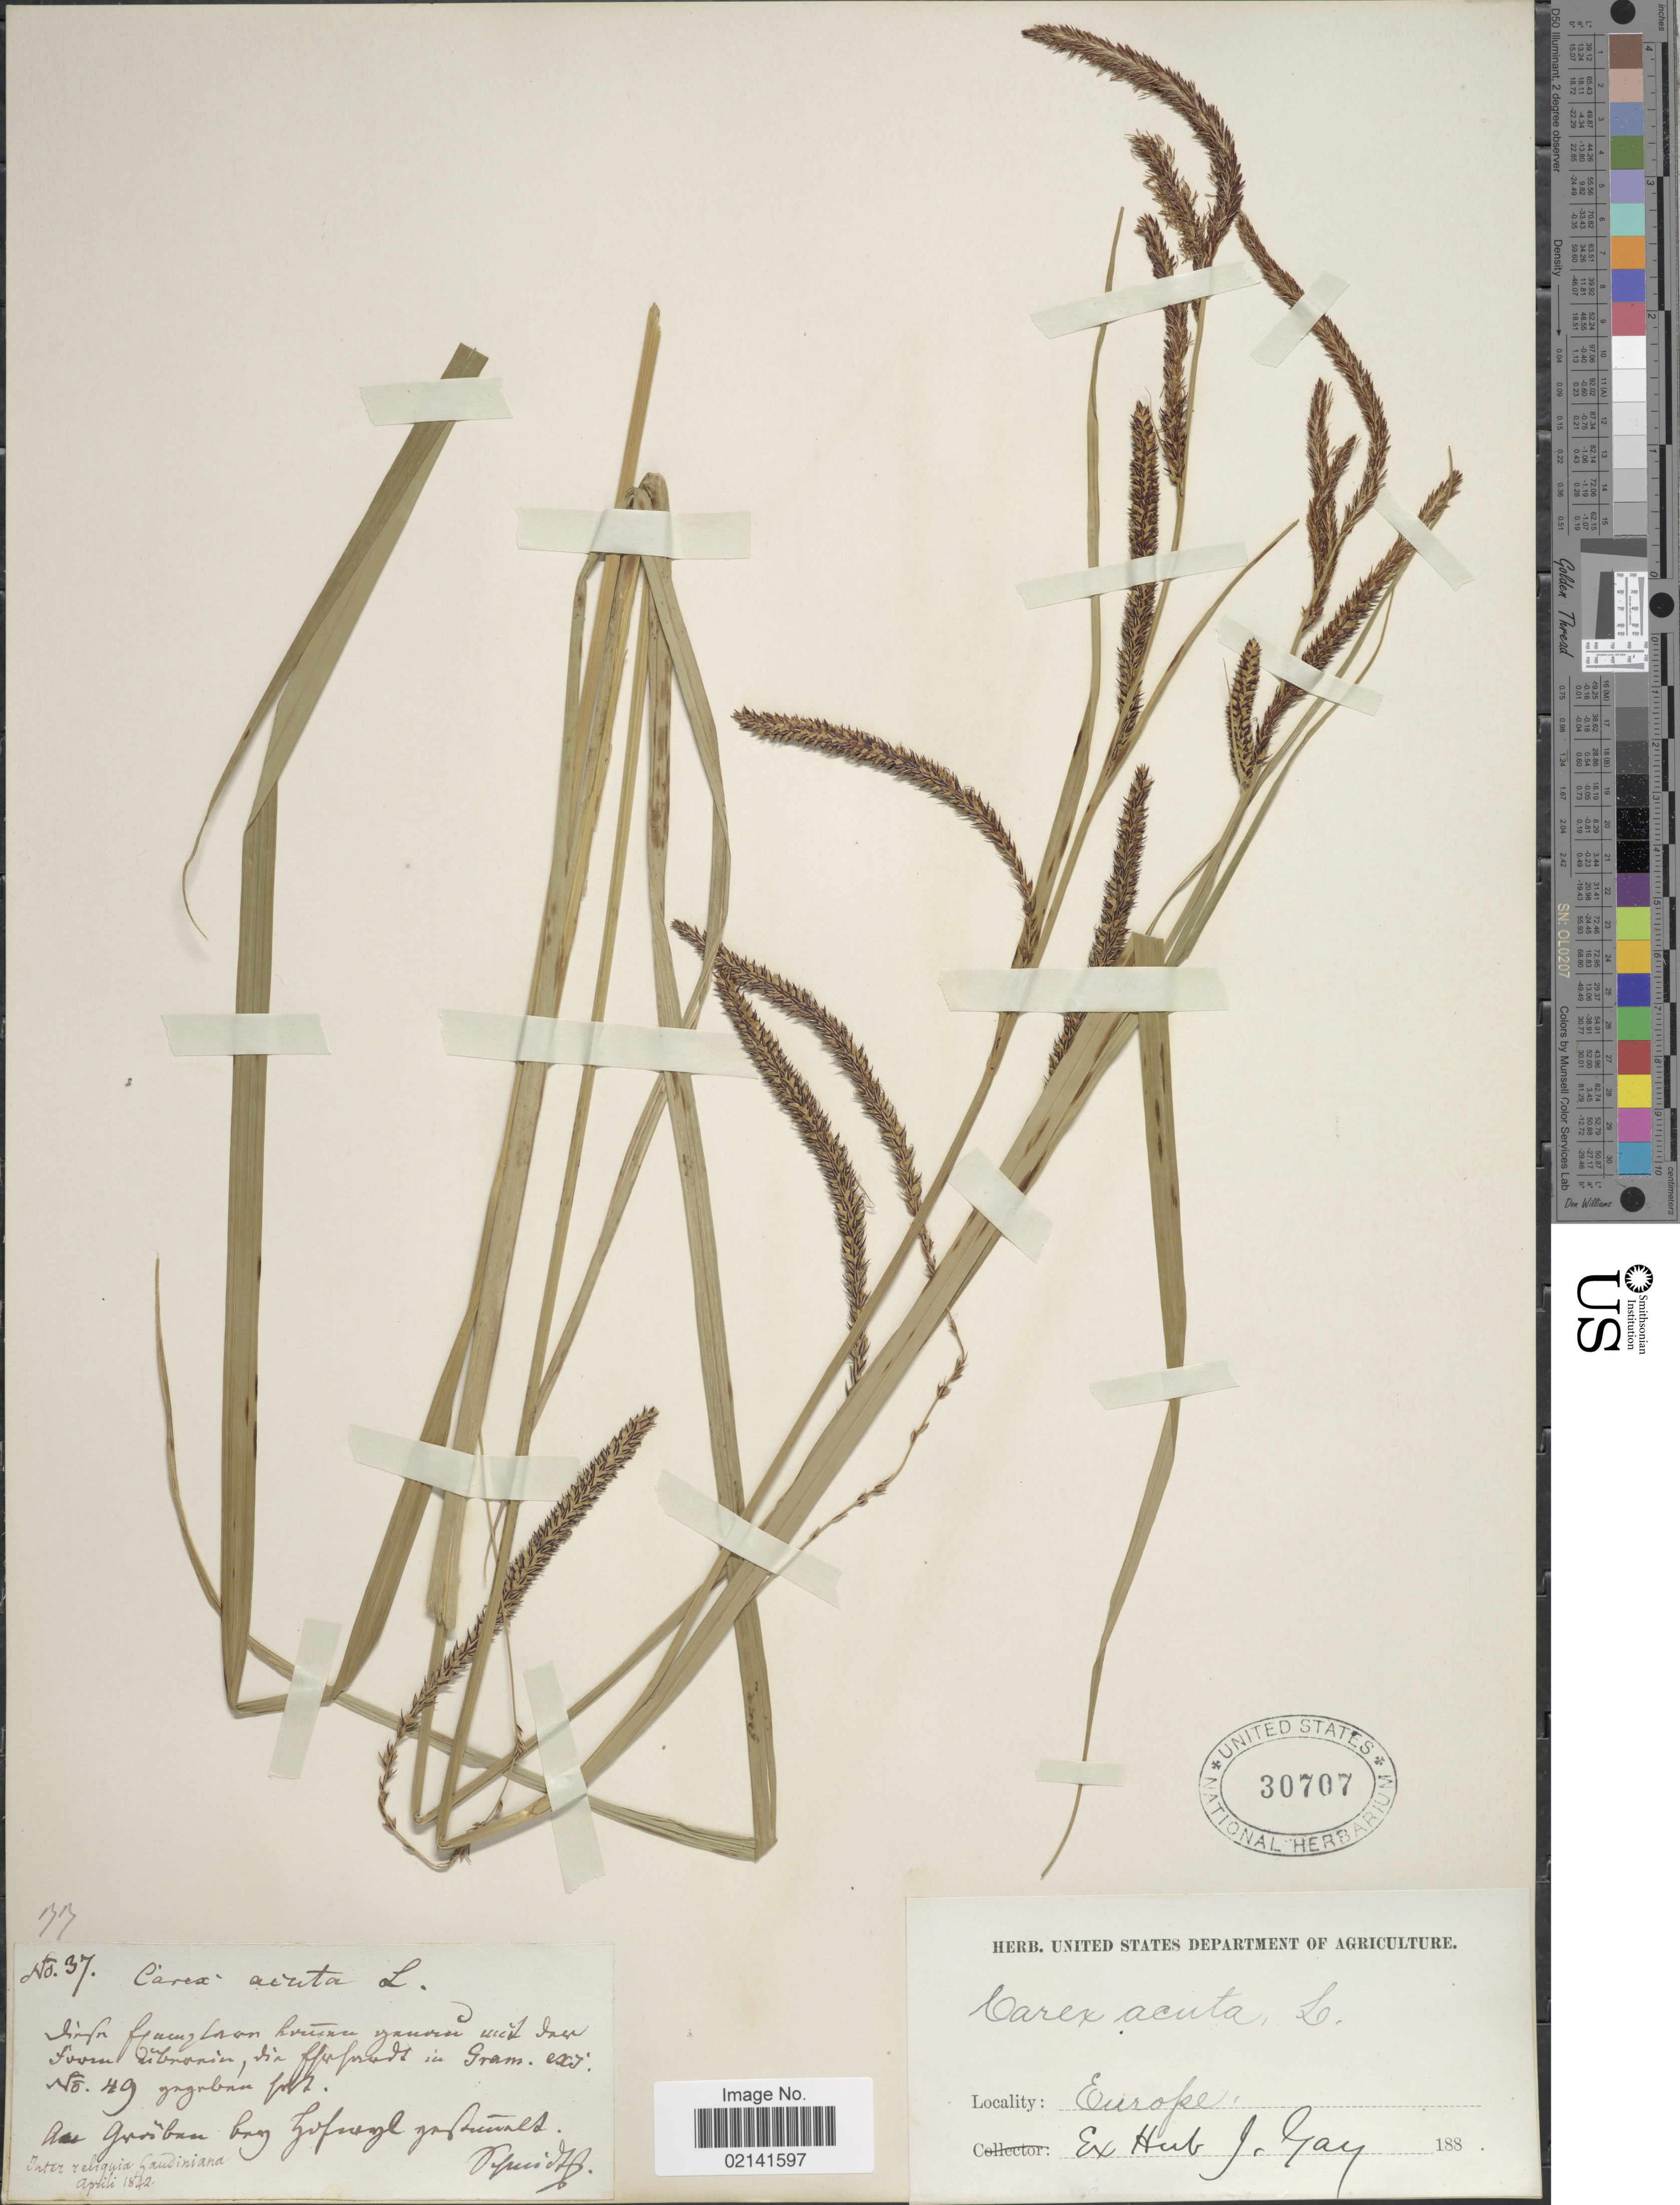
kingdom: Plantae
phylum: Tracheophyta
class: Liliopsida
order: Poales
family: Cyperaceae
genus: Carex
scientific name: Carex acuta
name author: L.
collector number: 37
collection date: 1842-08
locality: Au groiban bog Zofugal [illegible text][interpreted]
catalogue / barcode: US 30707